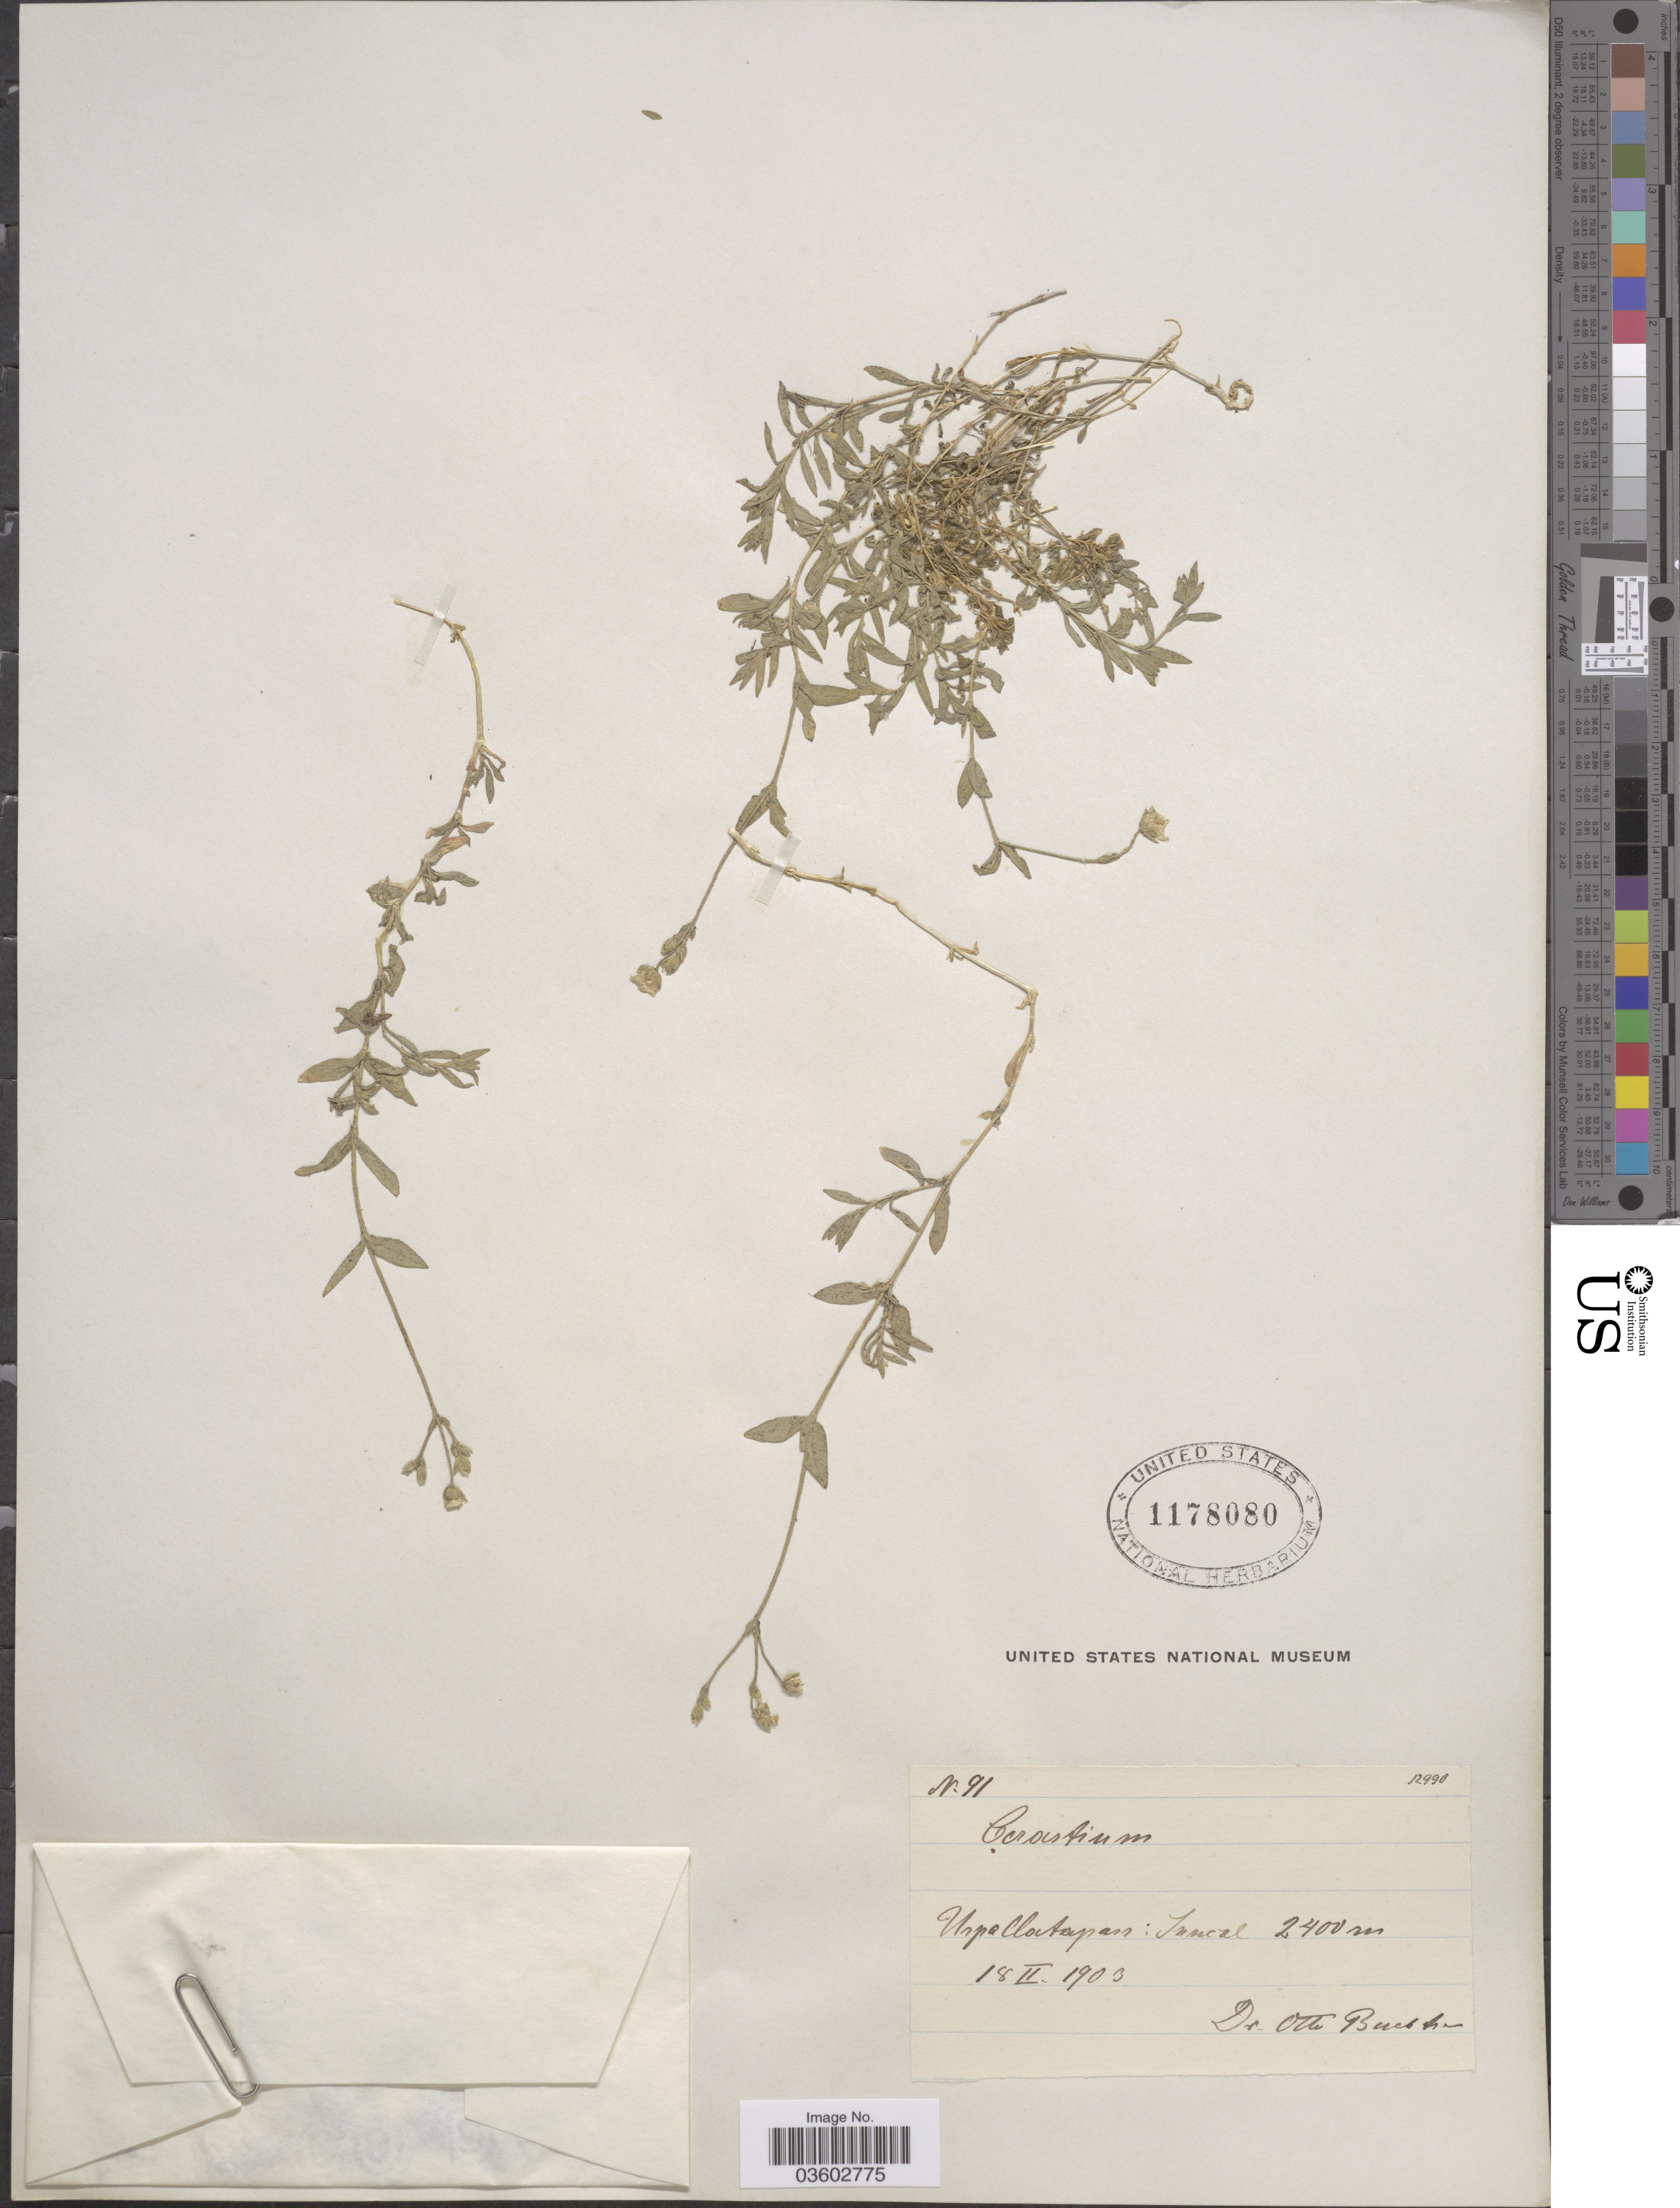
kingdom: Plantae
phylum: Tracheophyta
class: Magnoliopsida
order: Caryophyllales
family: Caryophyllaceae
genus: Cerastium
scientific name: Cerastium vulgatum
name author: L.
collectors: O. Buchtien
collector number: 91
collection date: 1903-02-18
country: Chile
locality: Uspallatapass: Juncal.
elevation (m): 2400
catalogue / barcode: US 1178080